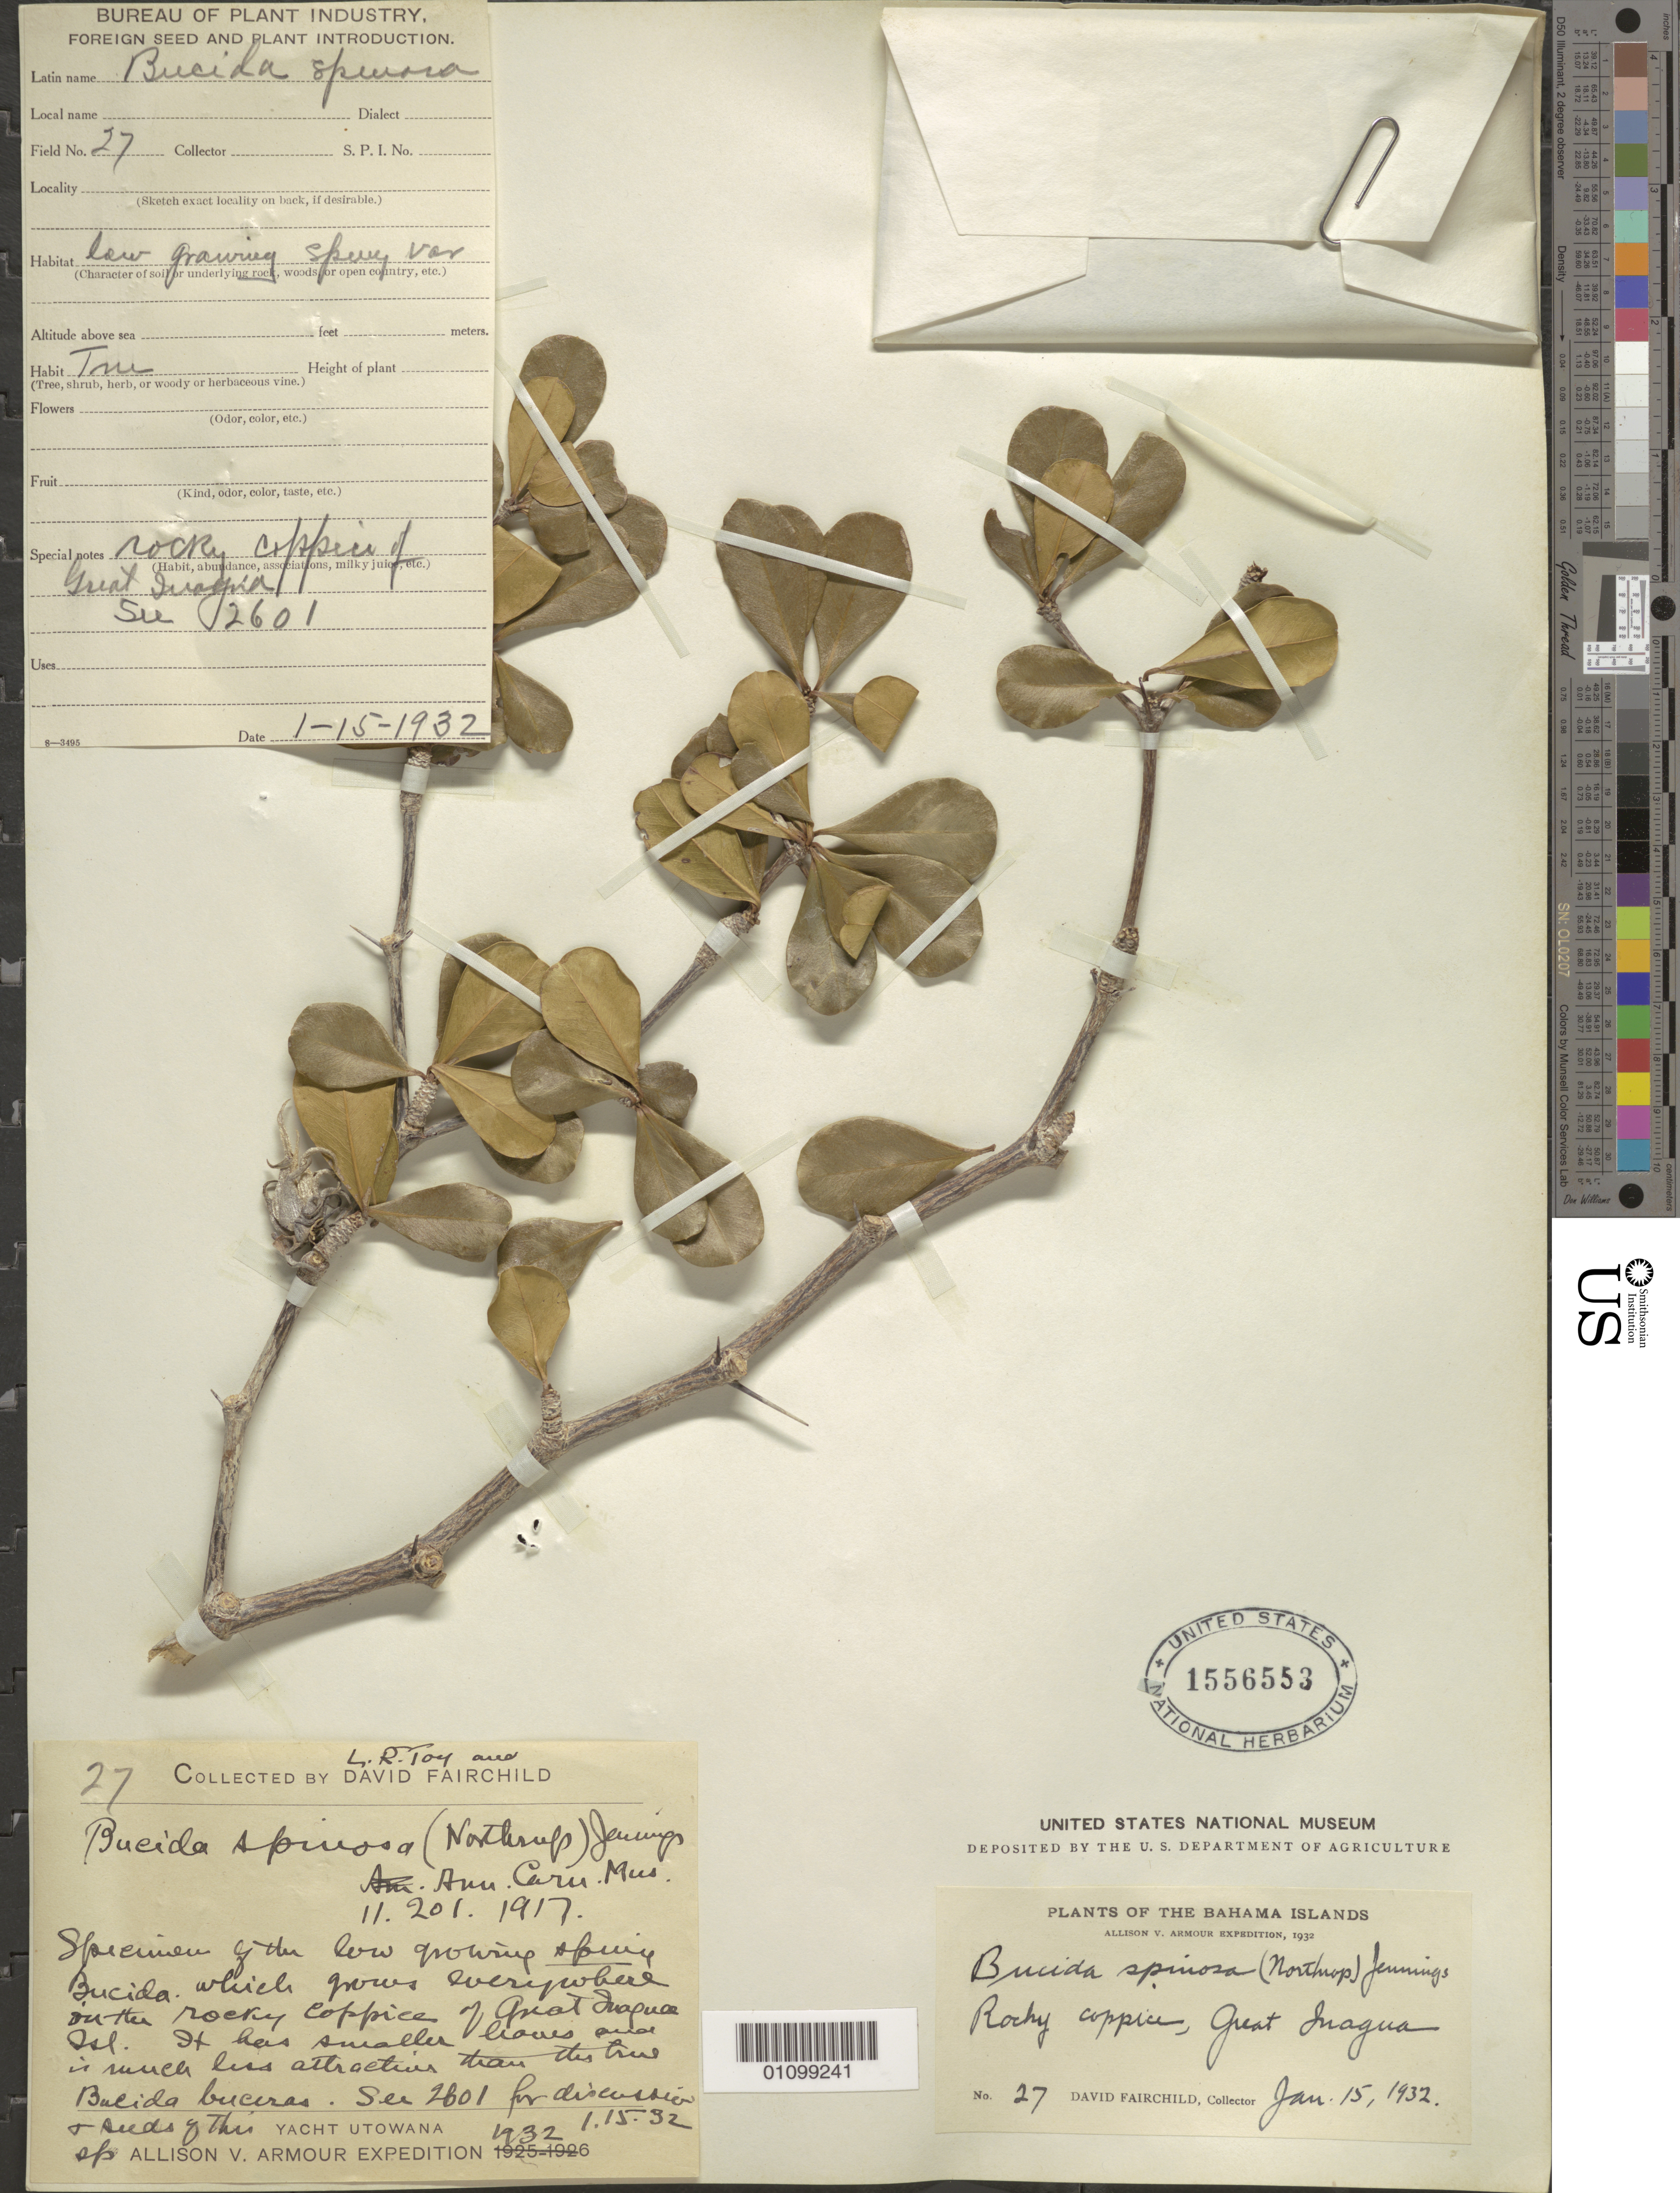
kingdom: Plantae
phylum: Tracheophyta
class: Magnoliopsida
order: Myrtales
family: Combretaceae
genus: Terminalia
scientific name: Terminalia buceras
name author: (L.) C. Wright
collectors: D. Fairchild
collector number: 27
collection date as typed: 15 Jan 1932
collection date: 1932-01-15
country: Bahamas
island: Great Inagua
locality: Rocky coppice.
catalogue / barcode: US 1556553